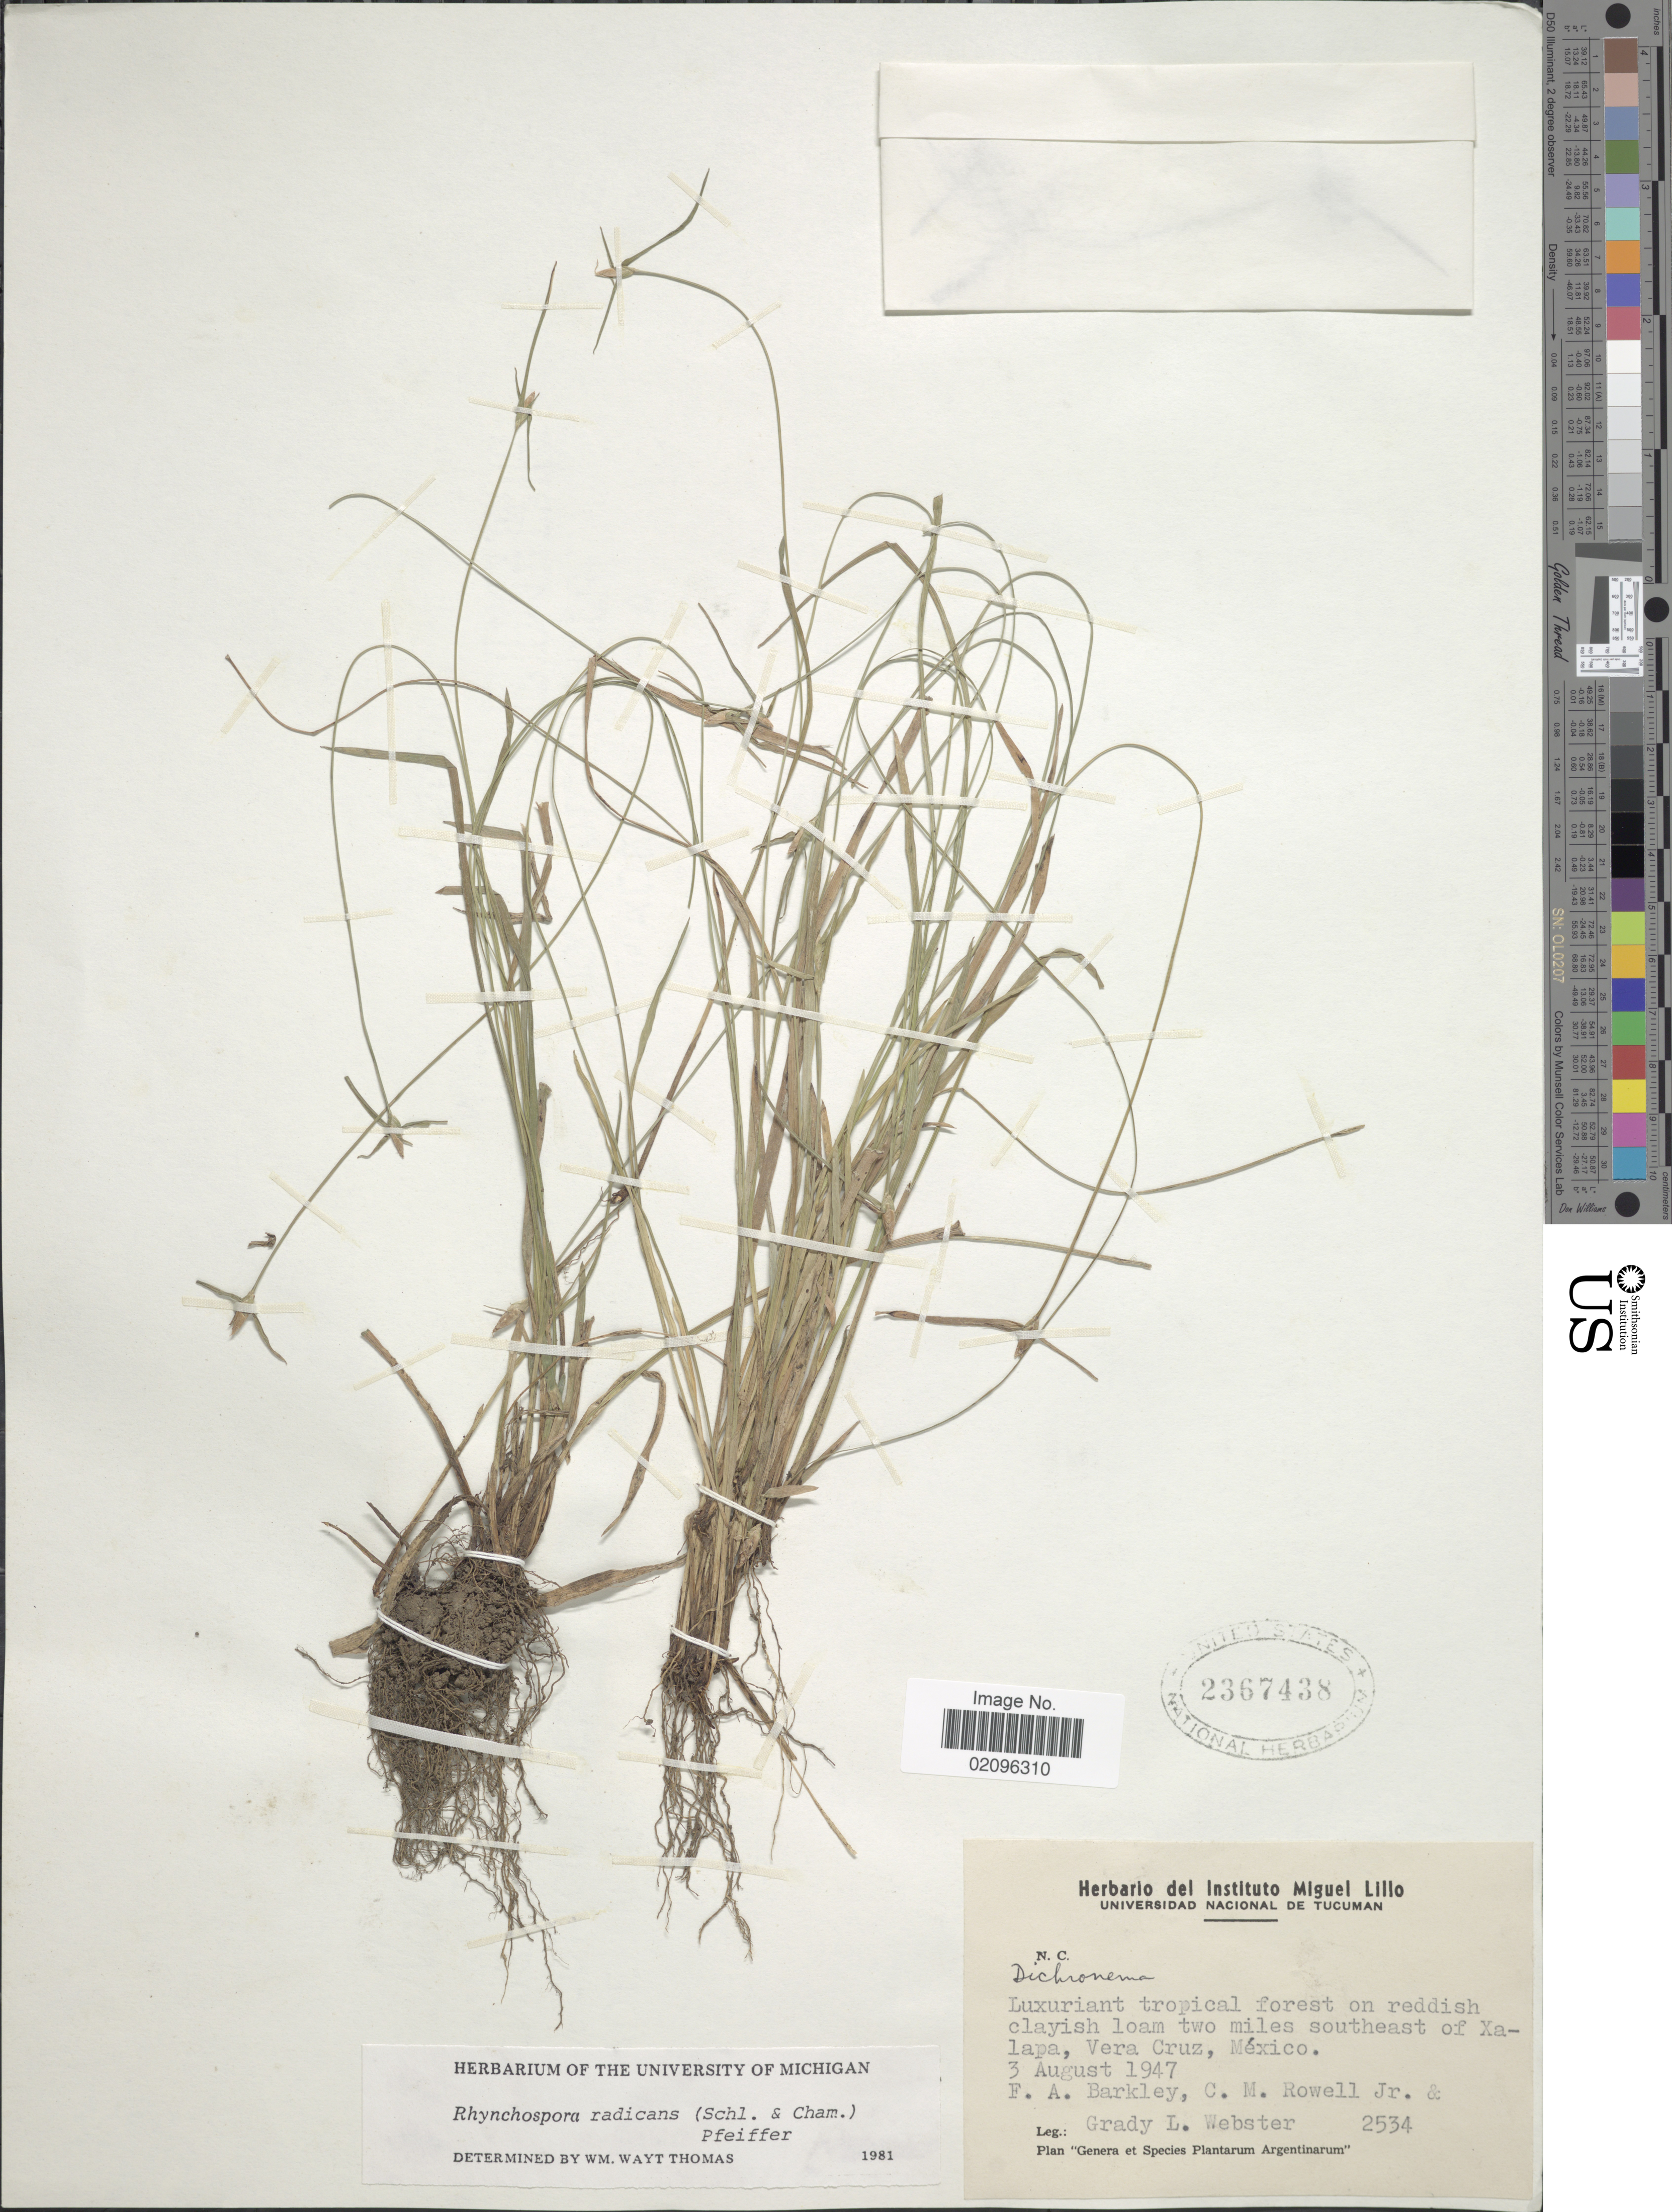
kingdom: Plantae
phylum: Tracheophyta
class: Liliopsida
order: Poales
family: Cyperaceae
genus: Rhynchospora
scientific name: Rhynchospora radicans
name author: (Schltdl. & Cham.) H. Pfeiff.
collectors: F. A. Barkley, C. M. Rowell & G. L. Webster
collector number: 2534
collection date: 1947-08-03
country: Mexico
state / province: Veracruz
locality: Two miles southeast of Xalapa, Vera Cruz, Mexico.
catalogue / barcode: US 2367438